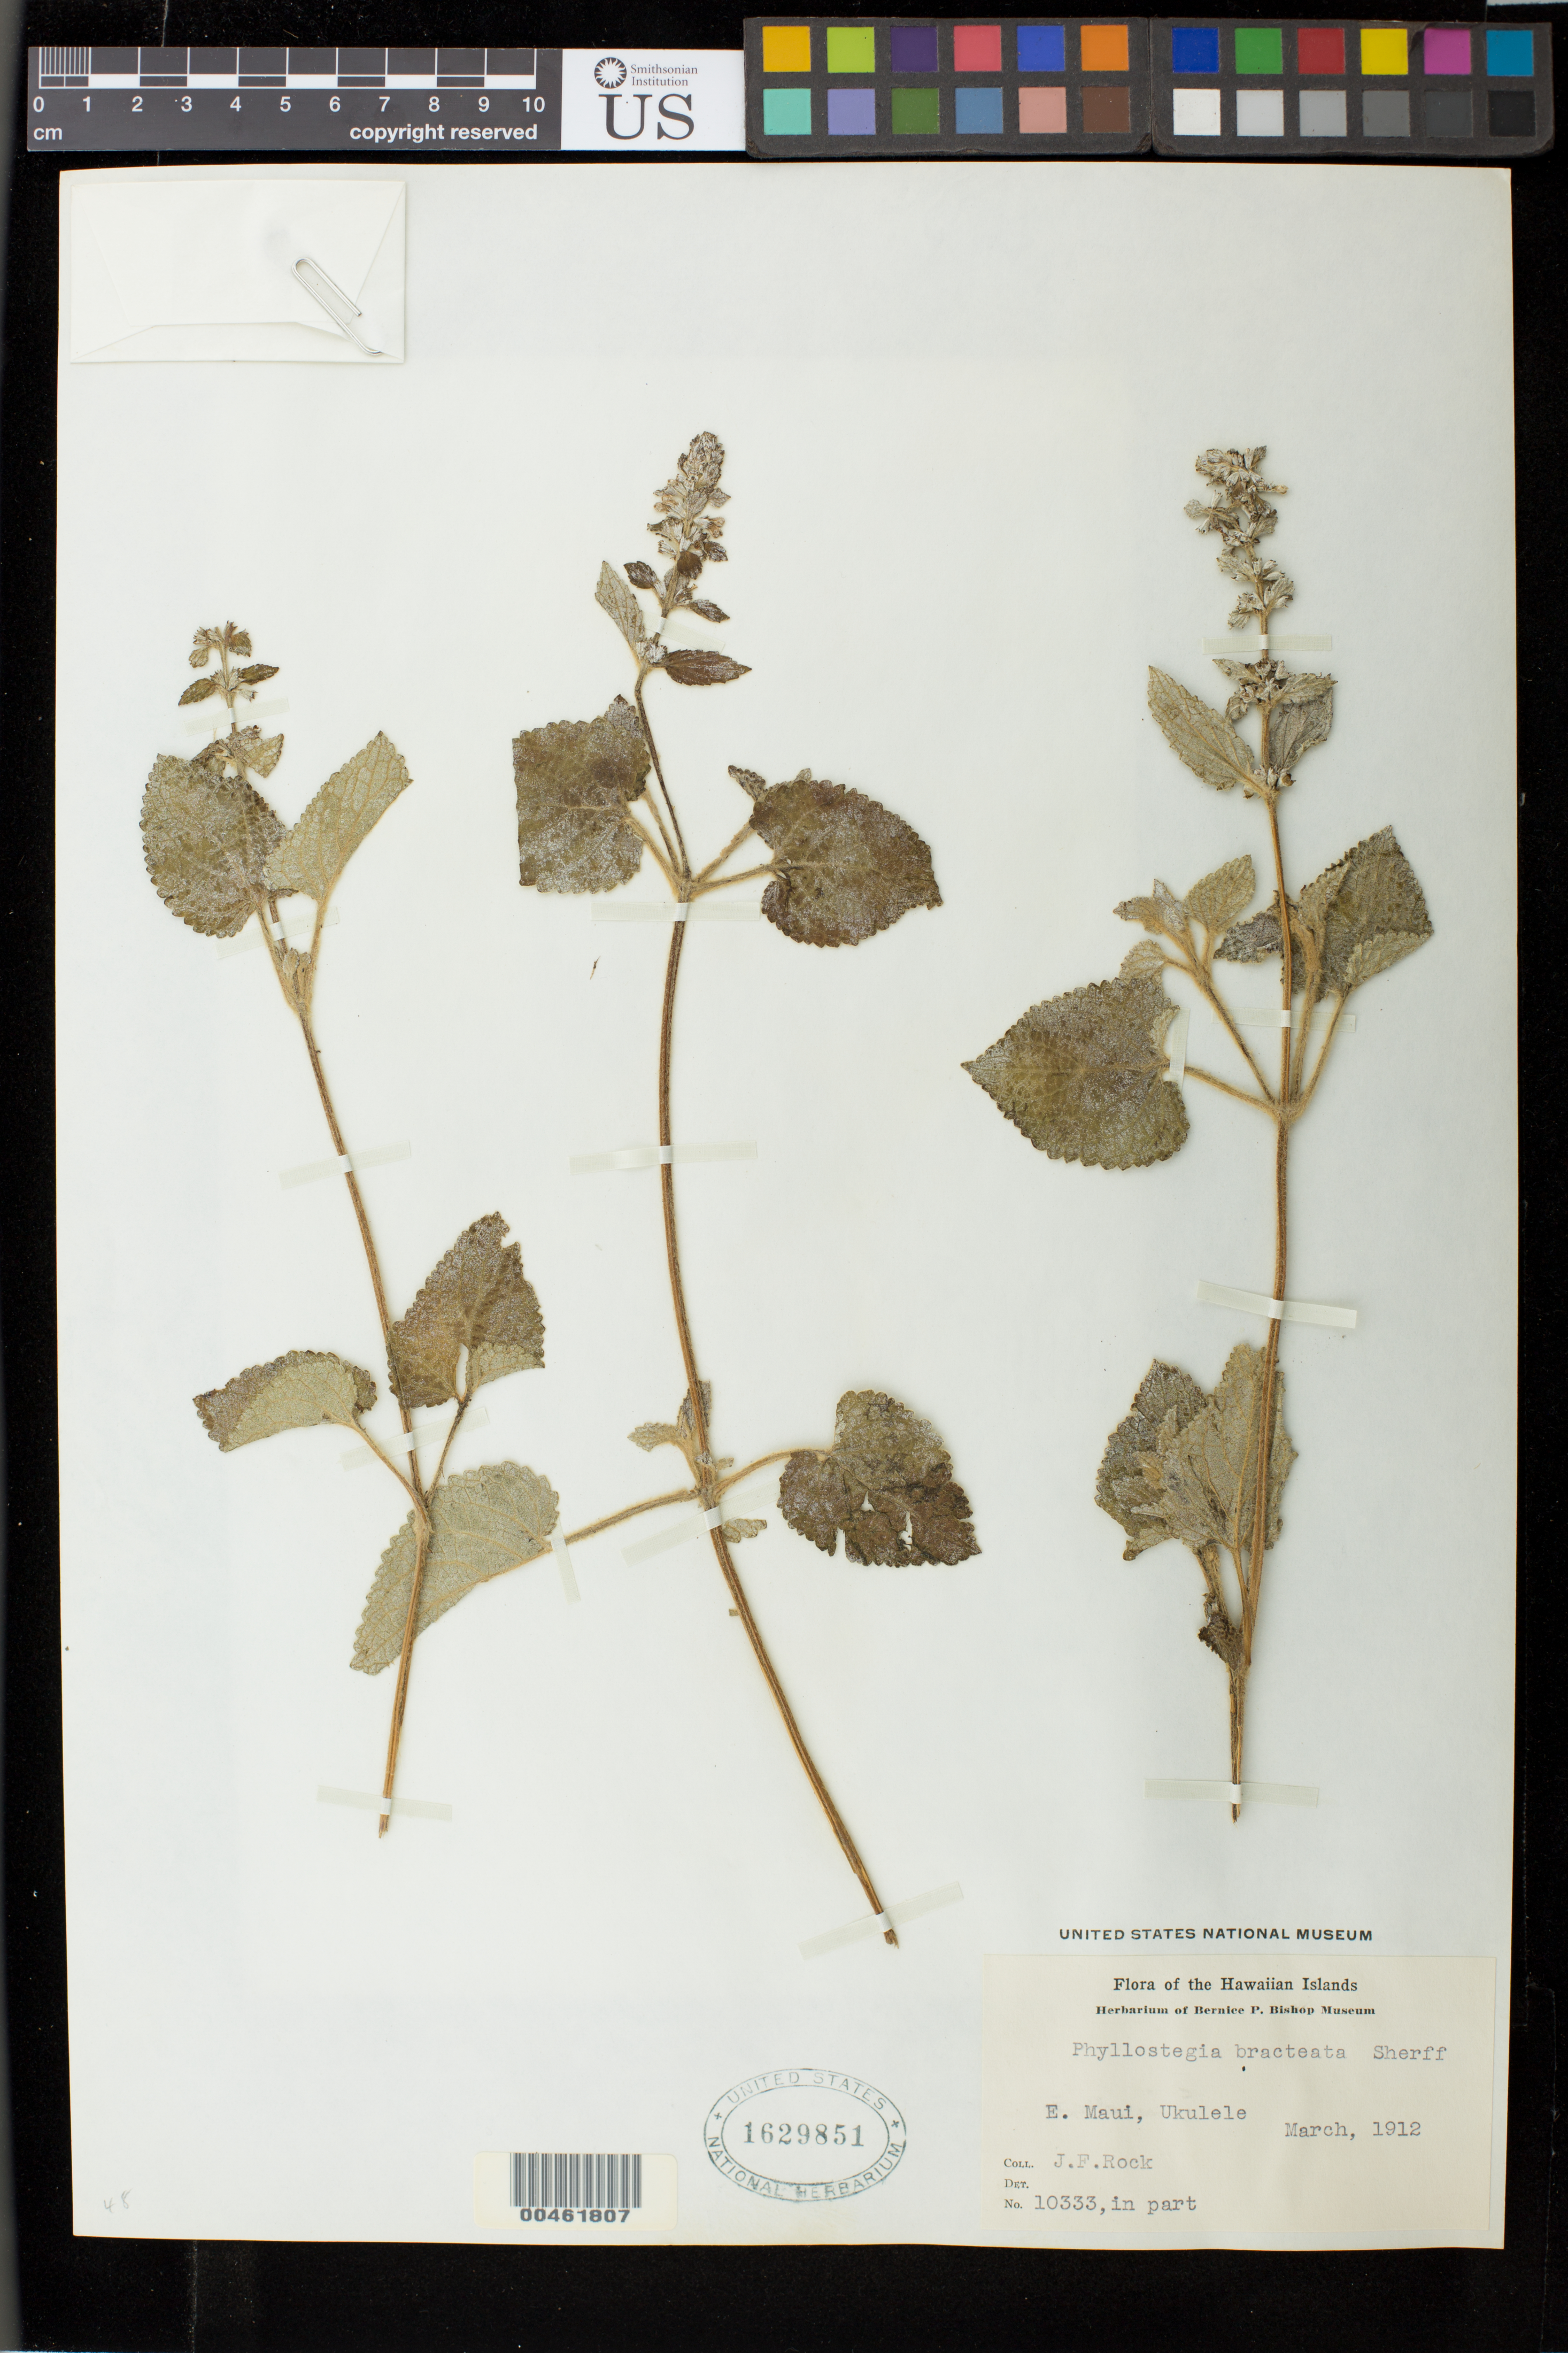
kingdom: Plantae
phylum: Tracheophyta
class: Magnoliopsida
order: Lamiales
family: Lamiaceae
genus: Phyllostegia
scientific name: Phyllostegia bracteata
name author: Sherff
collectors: J. F. Rock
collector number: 10333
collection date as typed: Mar 1912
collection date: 1912-03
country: United States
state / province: Hawaii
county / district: Maui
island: Maui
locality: E Maui, Ukulele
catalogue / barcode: US 1629851